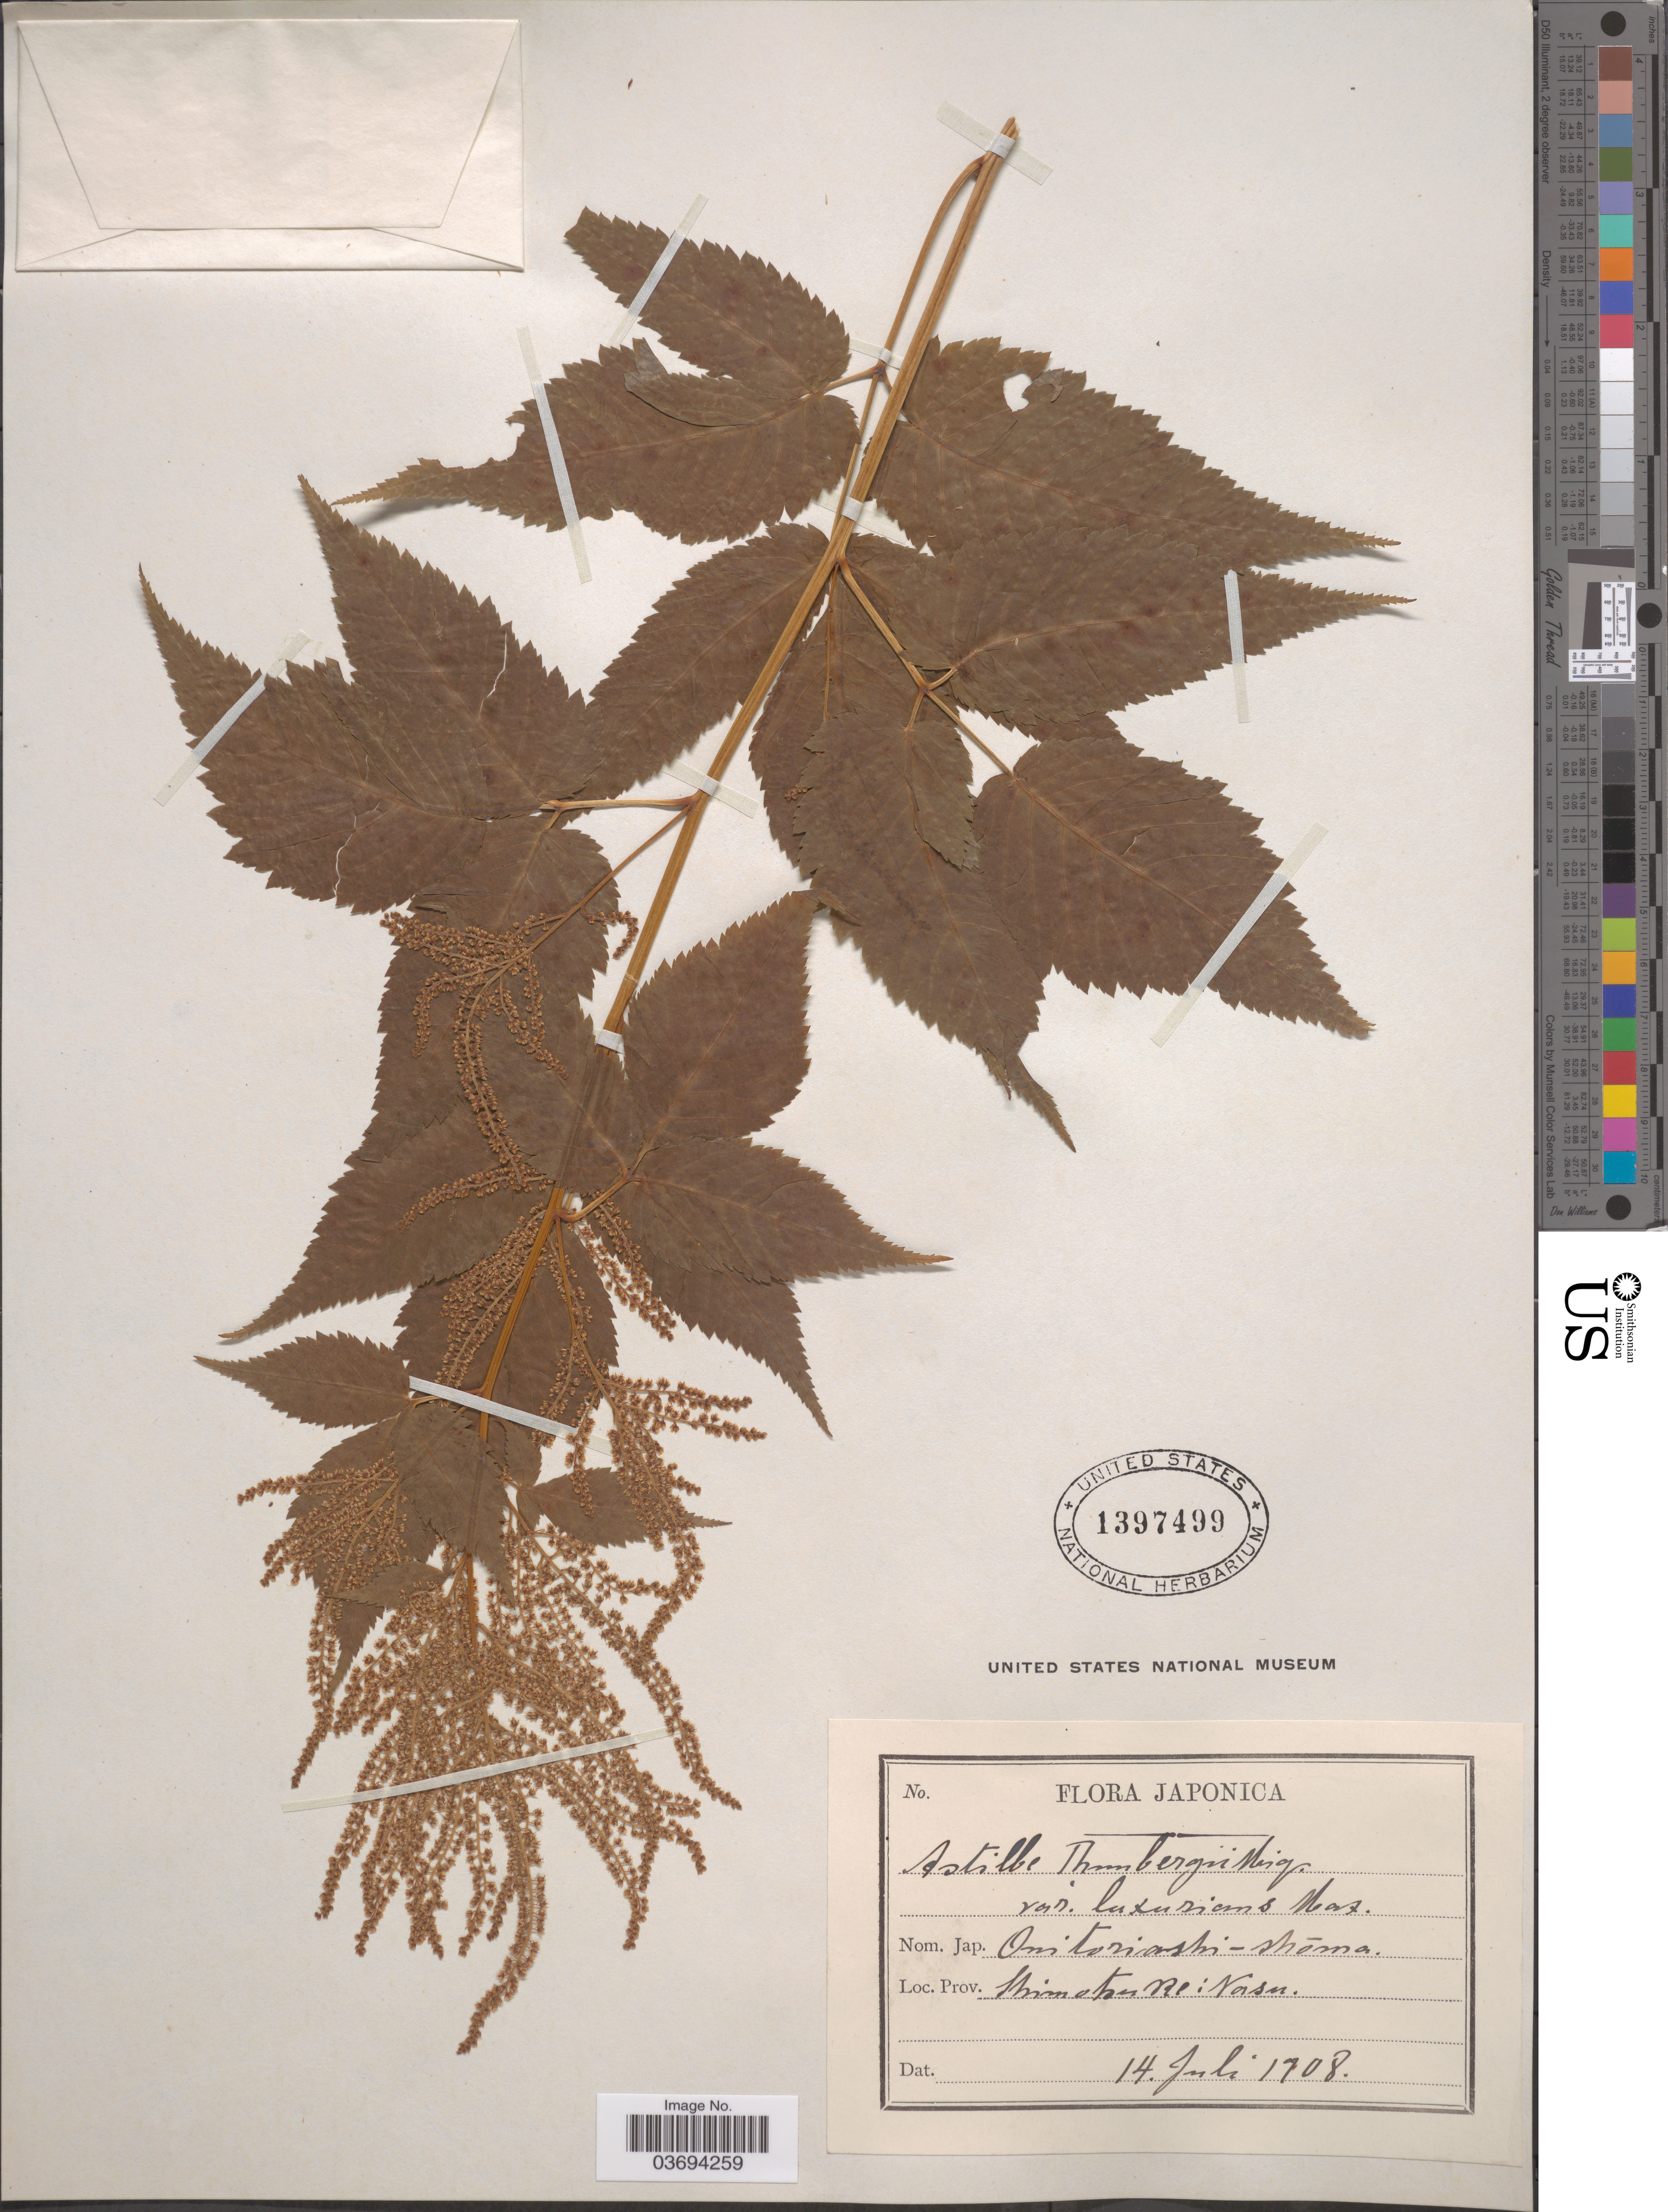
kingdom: Plantae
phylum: Tracheophyta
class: Magnoliopsida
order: Rosales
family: Rosaceae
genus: Aruncus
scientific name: Aruncus sylvester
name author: Kostel. ex Maxim.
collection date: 1908-07-14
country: Japan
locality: Japonica. Shimotsuke: Nasu.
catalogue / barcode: US 1397499